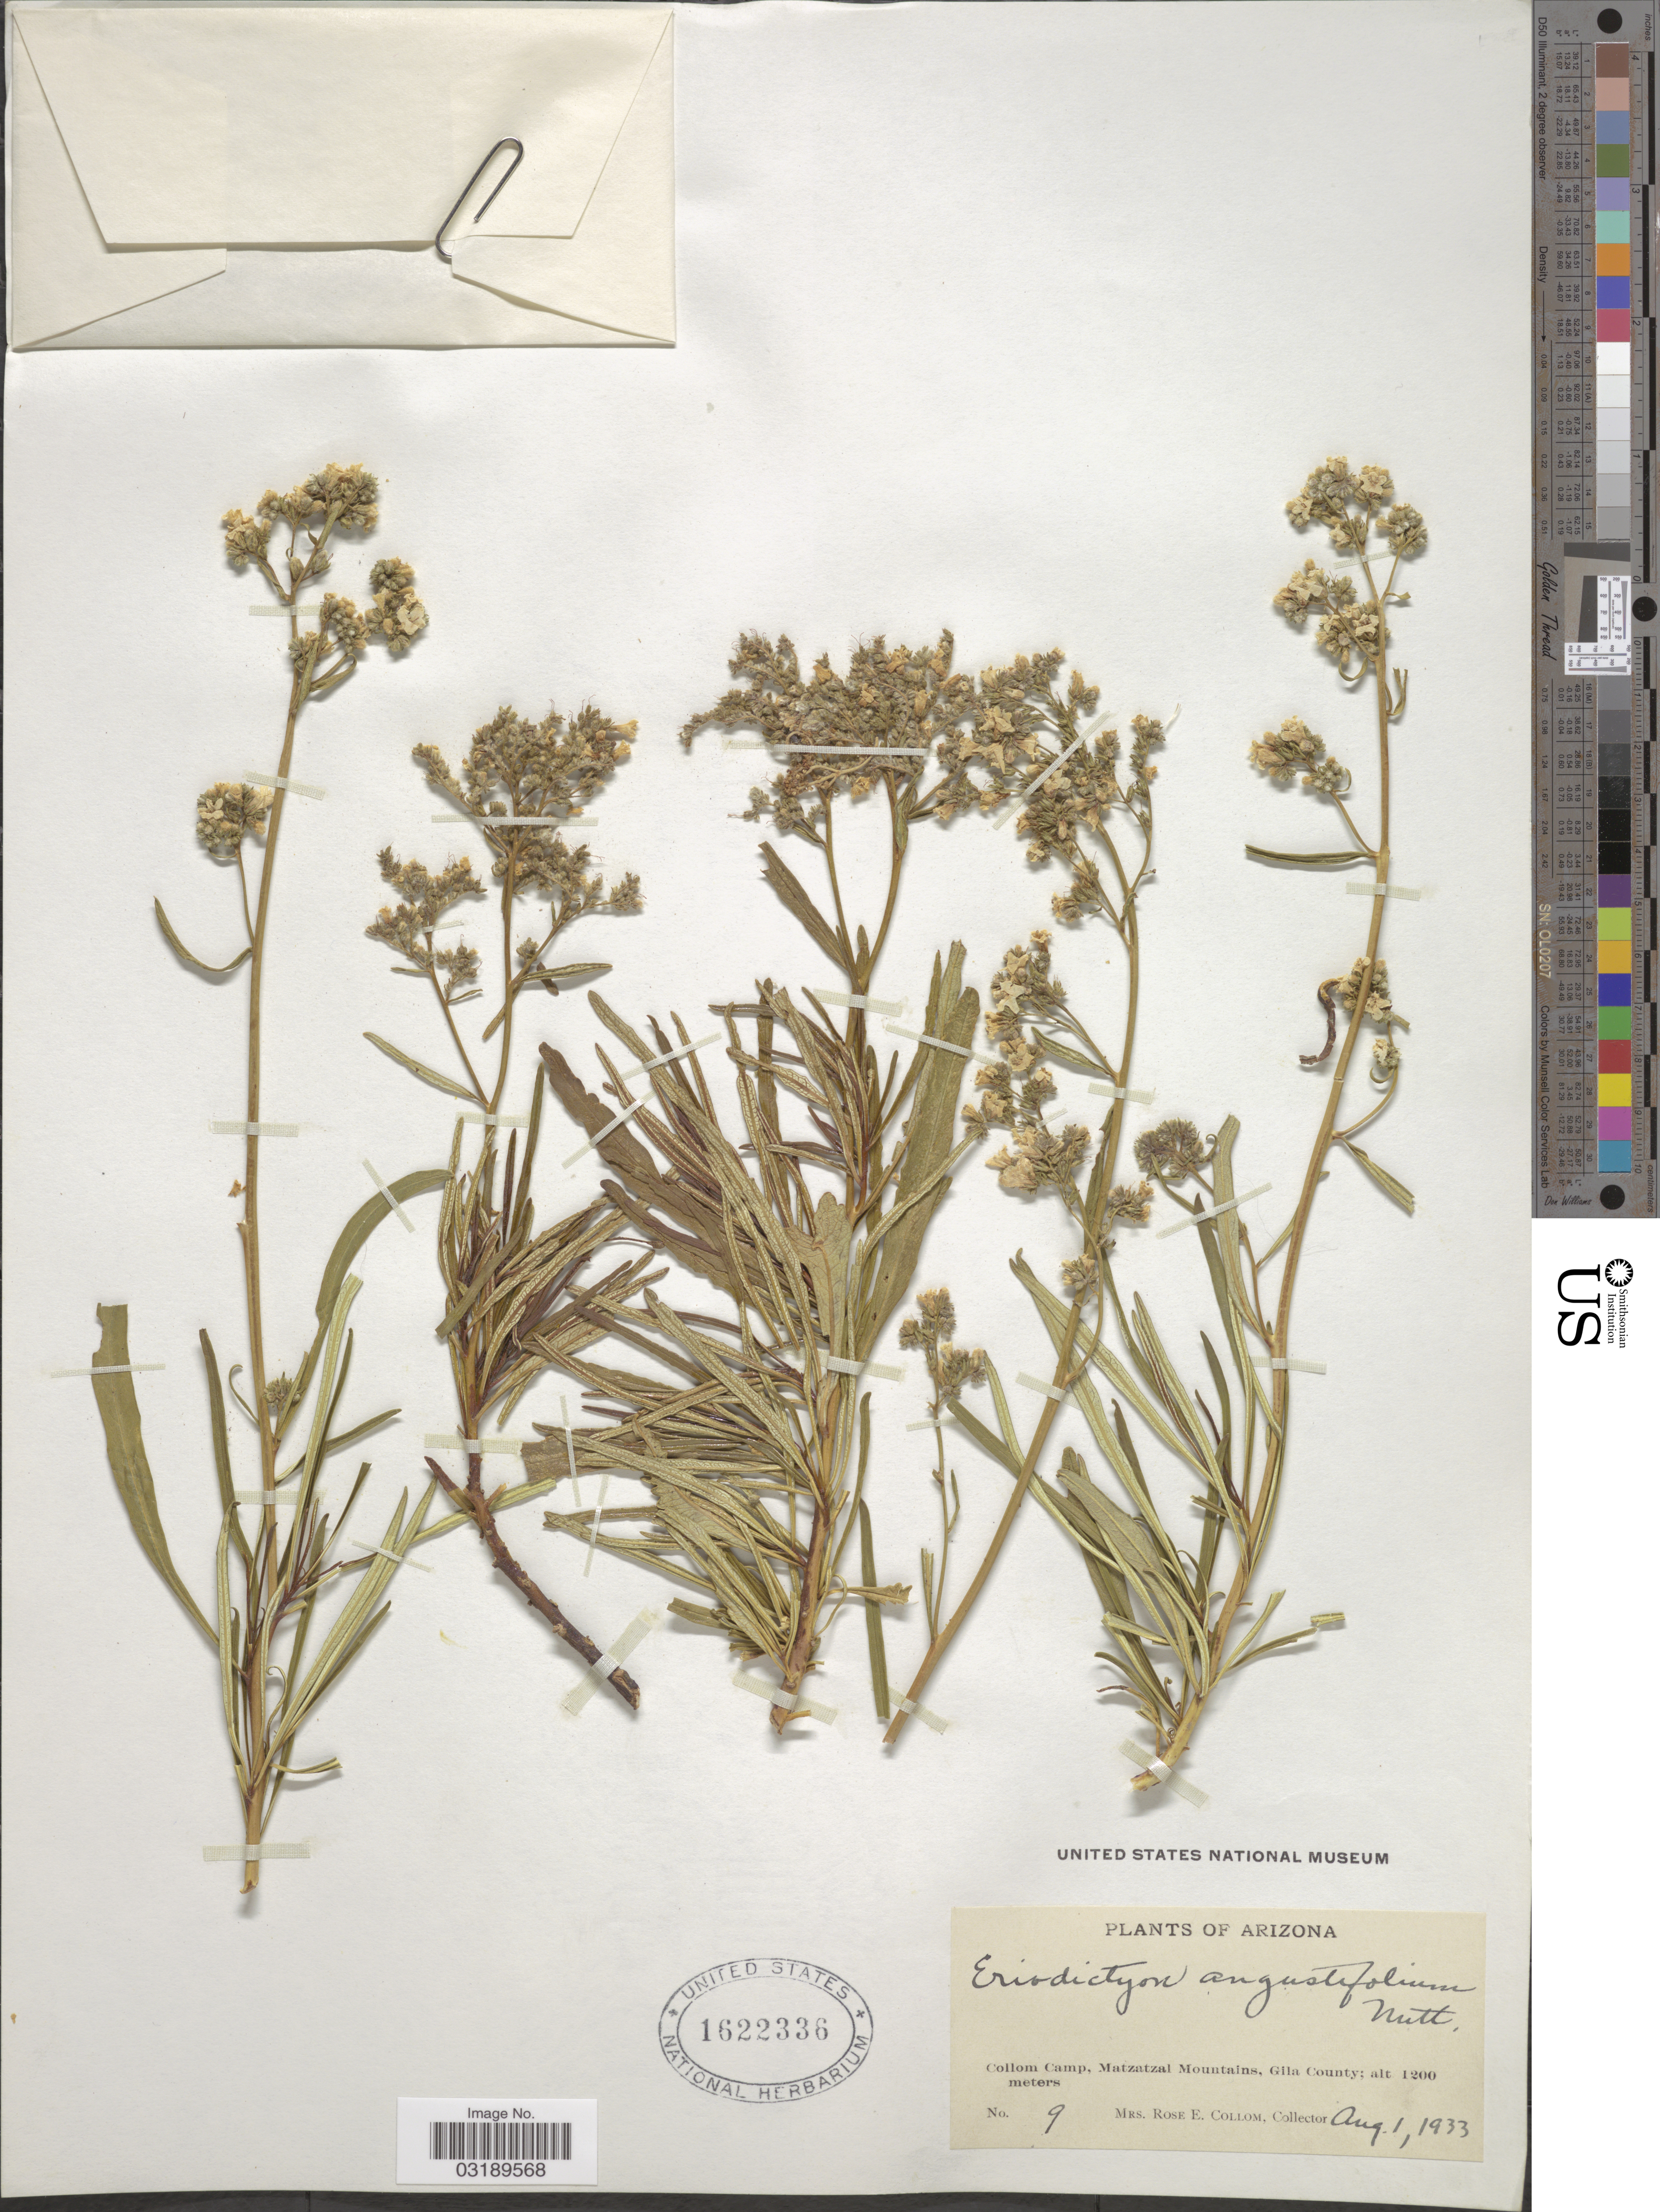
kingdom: Plantae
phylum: Tracheophyta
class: Magnoliopsida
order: Boraginales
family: Namaceae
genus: Eriodictyon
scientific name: Eriodictyon angustifolium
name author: Nutt.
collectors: R. E. Collom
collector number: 9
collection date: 1933-08-01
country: United States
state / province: Arizona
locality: Collom Camp, Matzatzal Mountains, Gila County.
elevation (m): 1200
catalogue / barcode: US 1622336